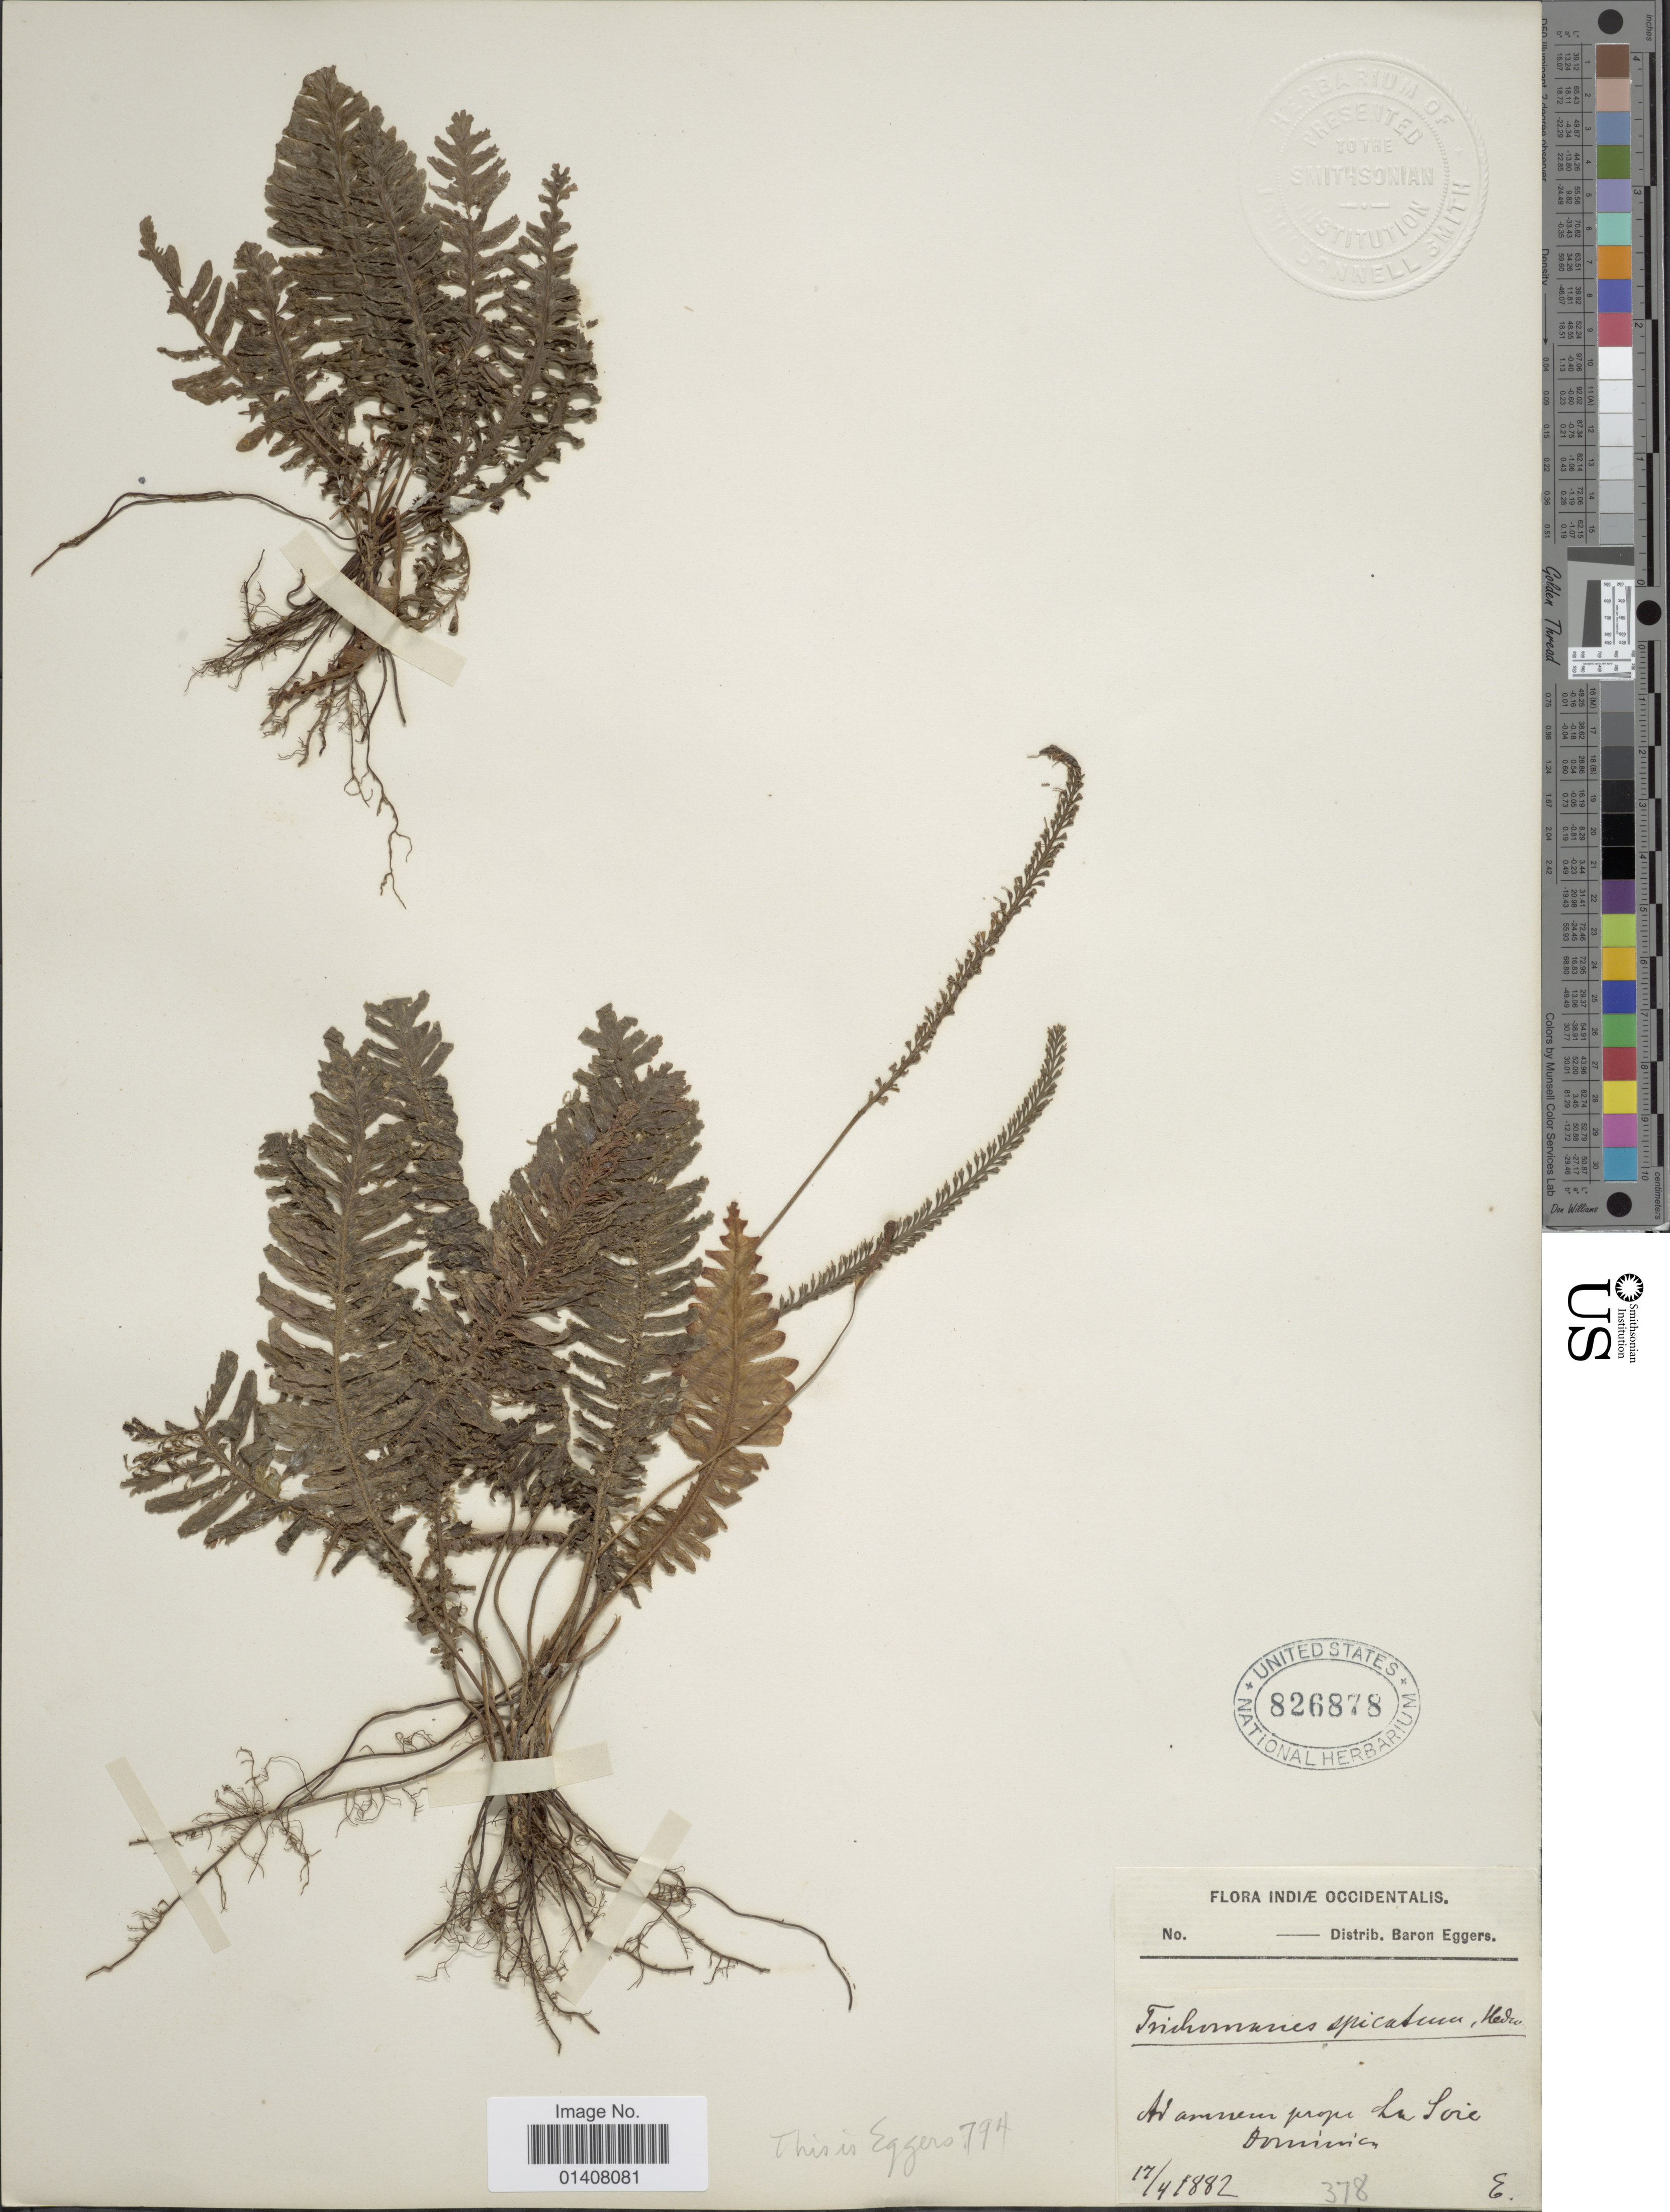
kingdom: Plantae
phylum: Tracheophyta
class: Polypodiopsida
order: Hymenophyllales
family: Hymenophyllaceae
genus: Trichomanes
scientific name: Trichomanes osmundoides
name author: DC. ex Poir.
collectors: H. F. A. von Eggers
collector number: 378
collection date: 1882-04-17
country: Dominica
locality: Indiae occidentalis, ad amnem prope La Soie Dominica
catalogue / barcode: US 826878